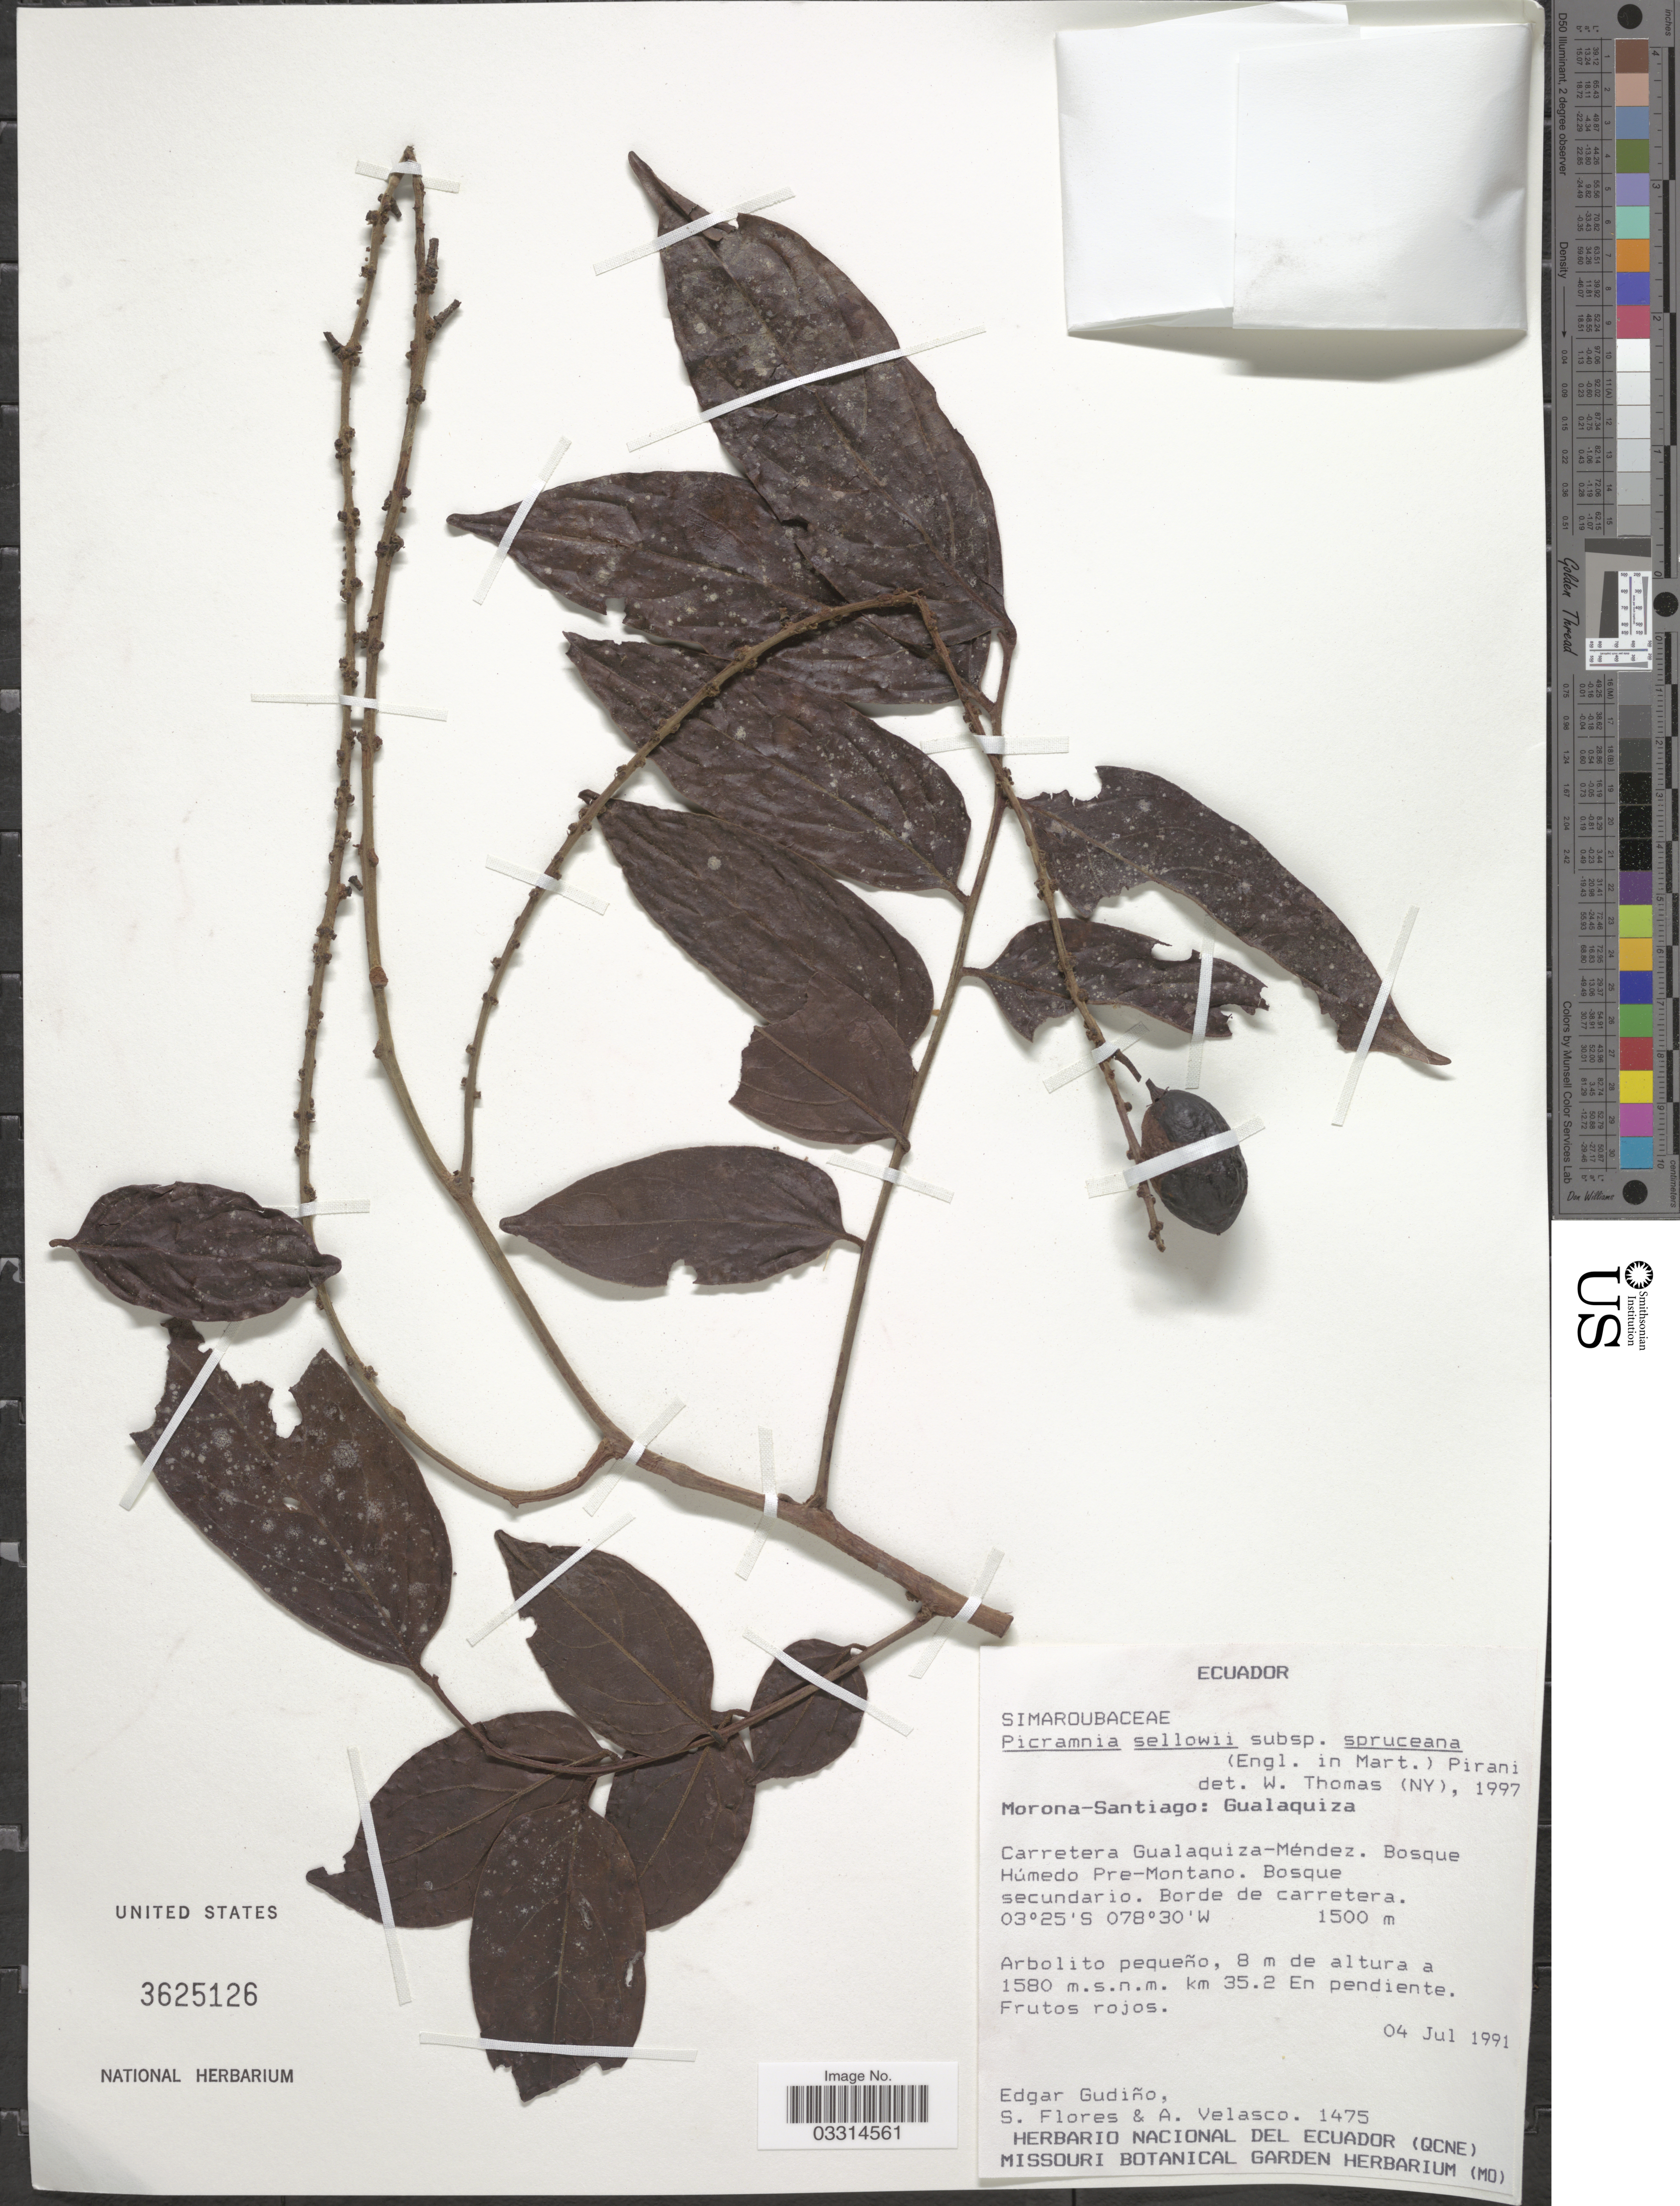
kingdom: Plantae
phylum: Tracheophyta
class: Magnoliopsida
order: Picramniales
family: Picramniaceae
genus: Picramnia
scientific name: Picramnia sellowii subsp. spruceana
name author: (Engl.) Pirani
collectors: E. Gudiño, M. Flores & A. Velasco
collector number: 1475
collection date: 1991-07-04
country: Ecuador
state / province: Morona-Santiago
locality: Gualaquiza. Carretera Gualaquiza-Méndez. Bosque Húmedo Pre-Montano.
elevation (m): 1500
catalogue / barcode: US 3625126